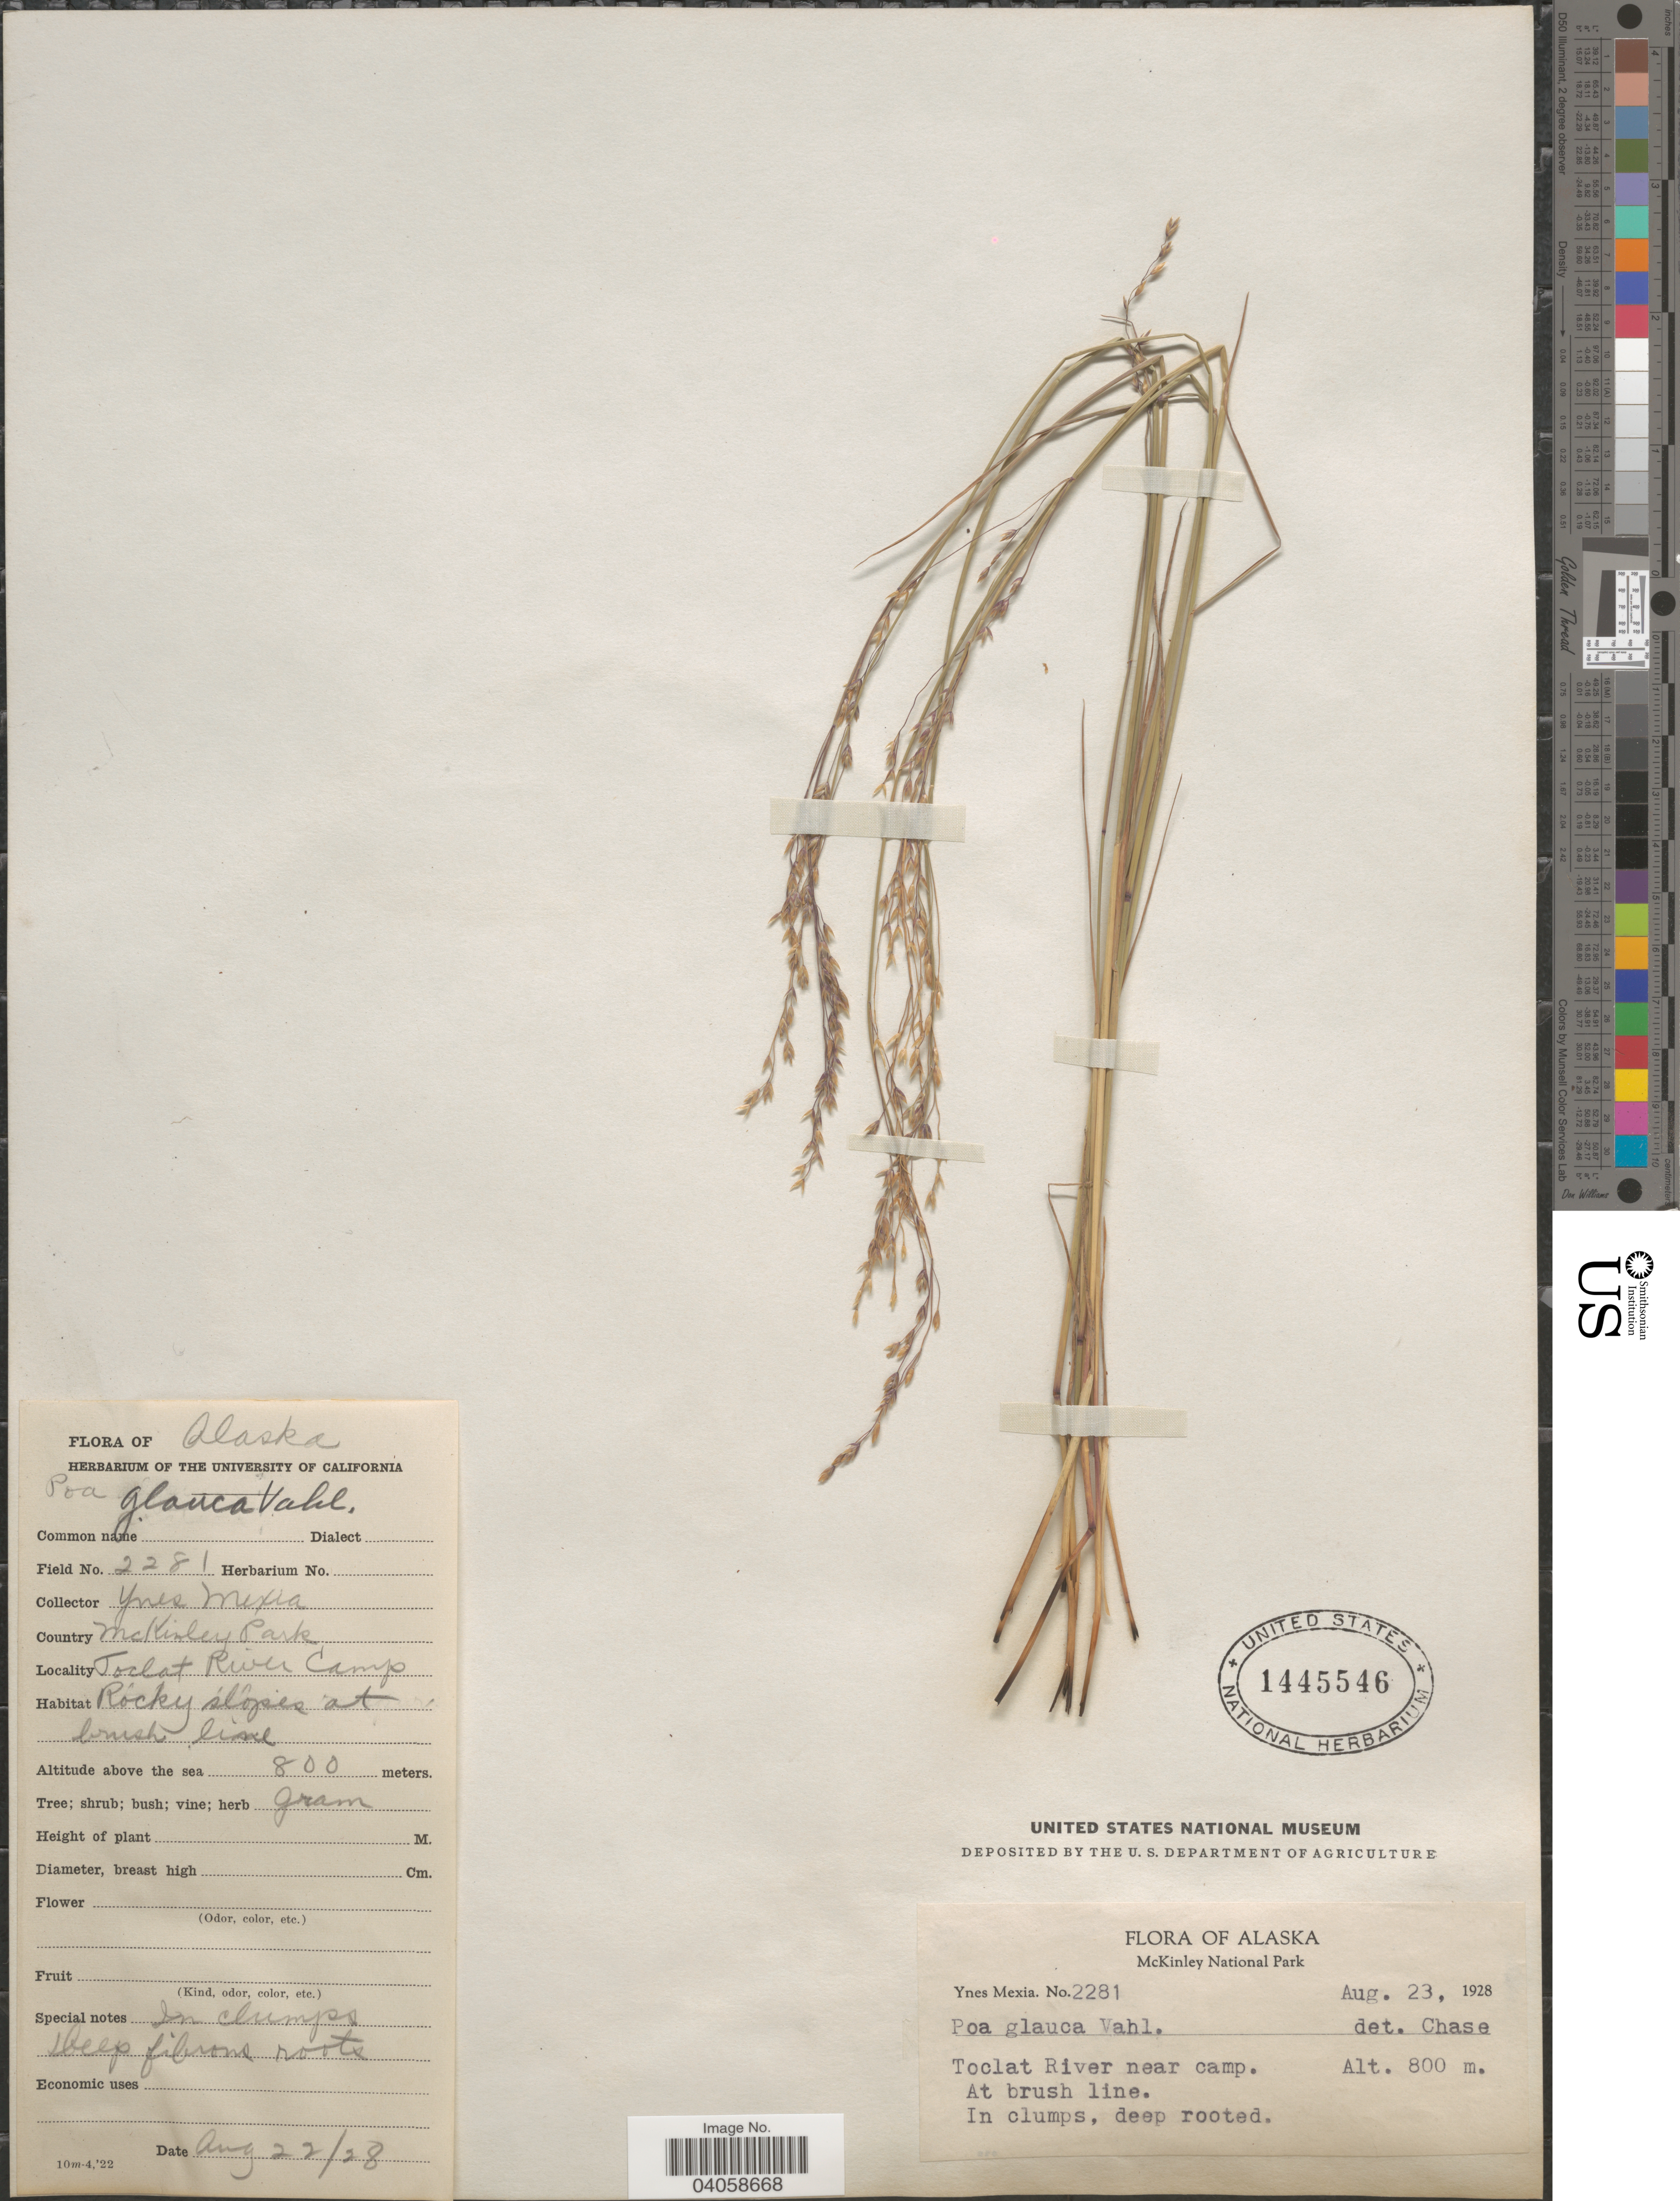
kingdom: Plantae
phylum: Tracheophyta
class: Liliopsida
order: Poales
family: Poaceae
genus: Poa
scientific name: Poa glauca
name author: Vahl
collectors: Y. Mexia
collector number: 2281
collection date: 1928-08-23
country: United States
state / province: Alaska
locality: Country McKinley Park. Toclat River Camp. McKinley National Park. Toclat River near camp. At brush line.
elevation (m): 800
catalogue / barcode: US 1445546